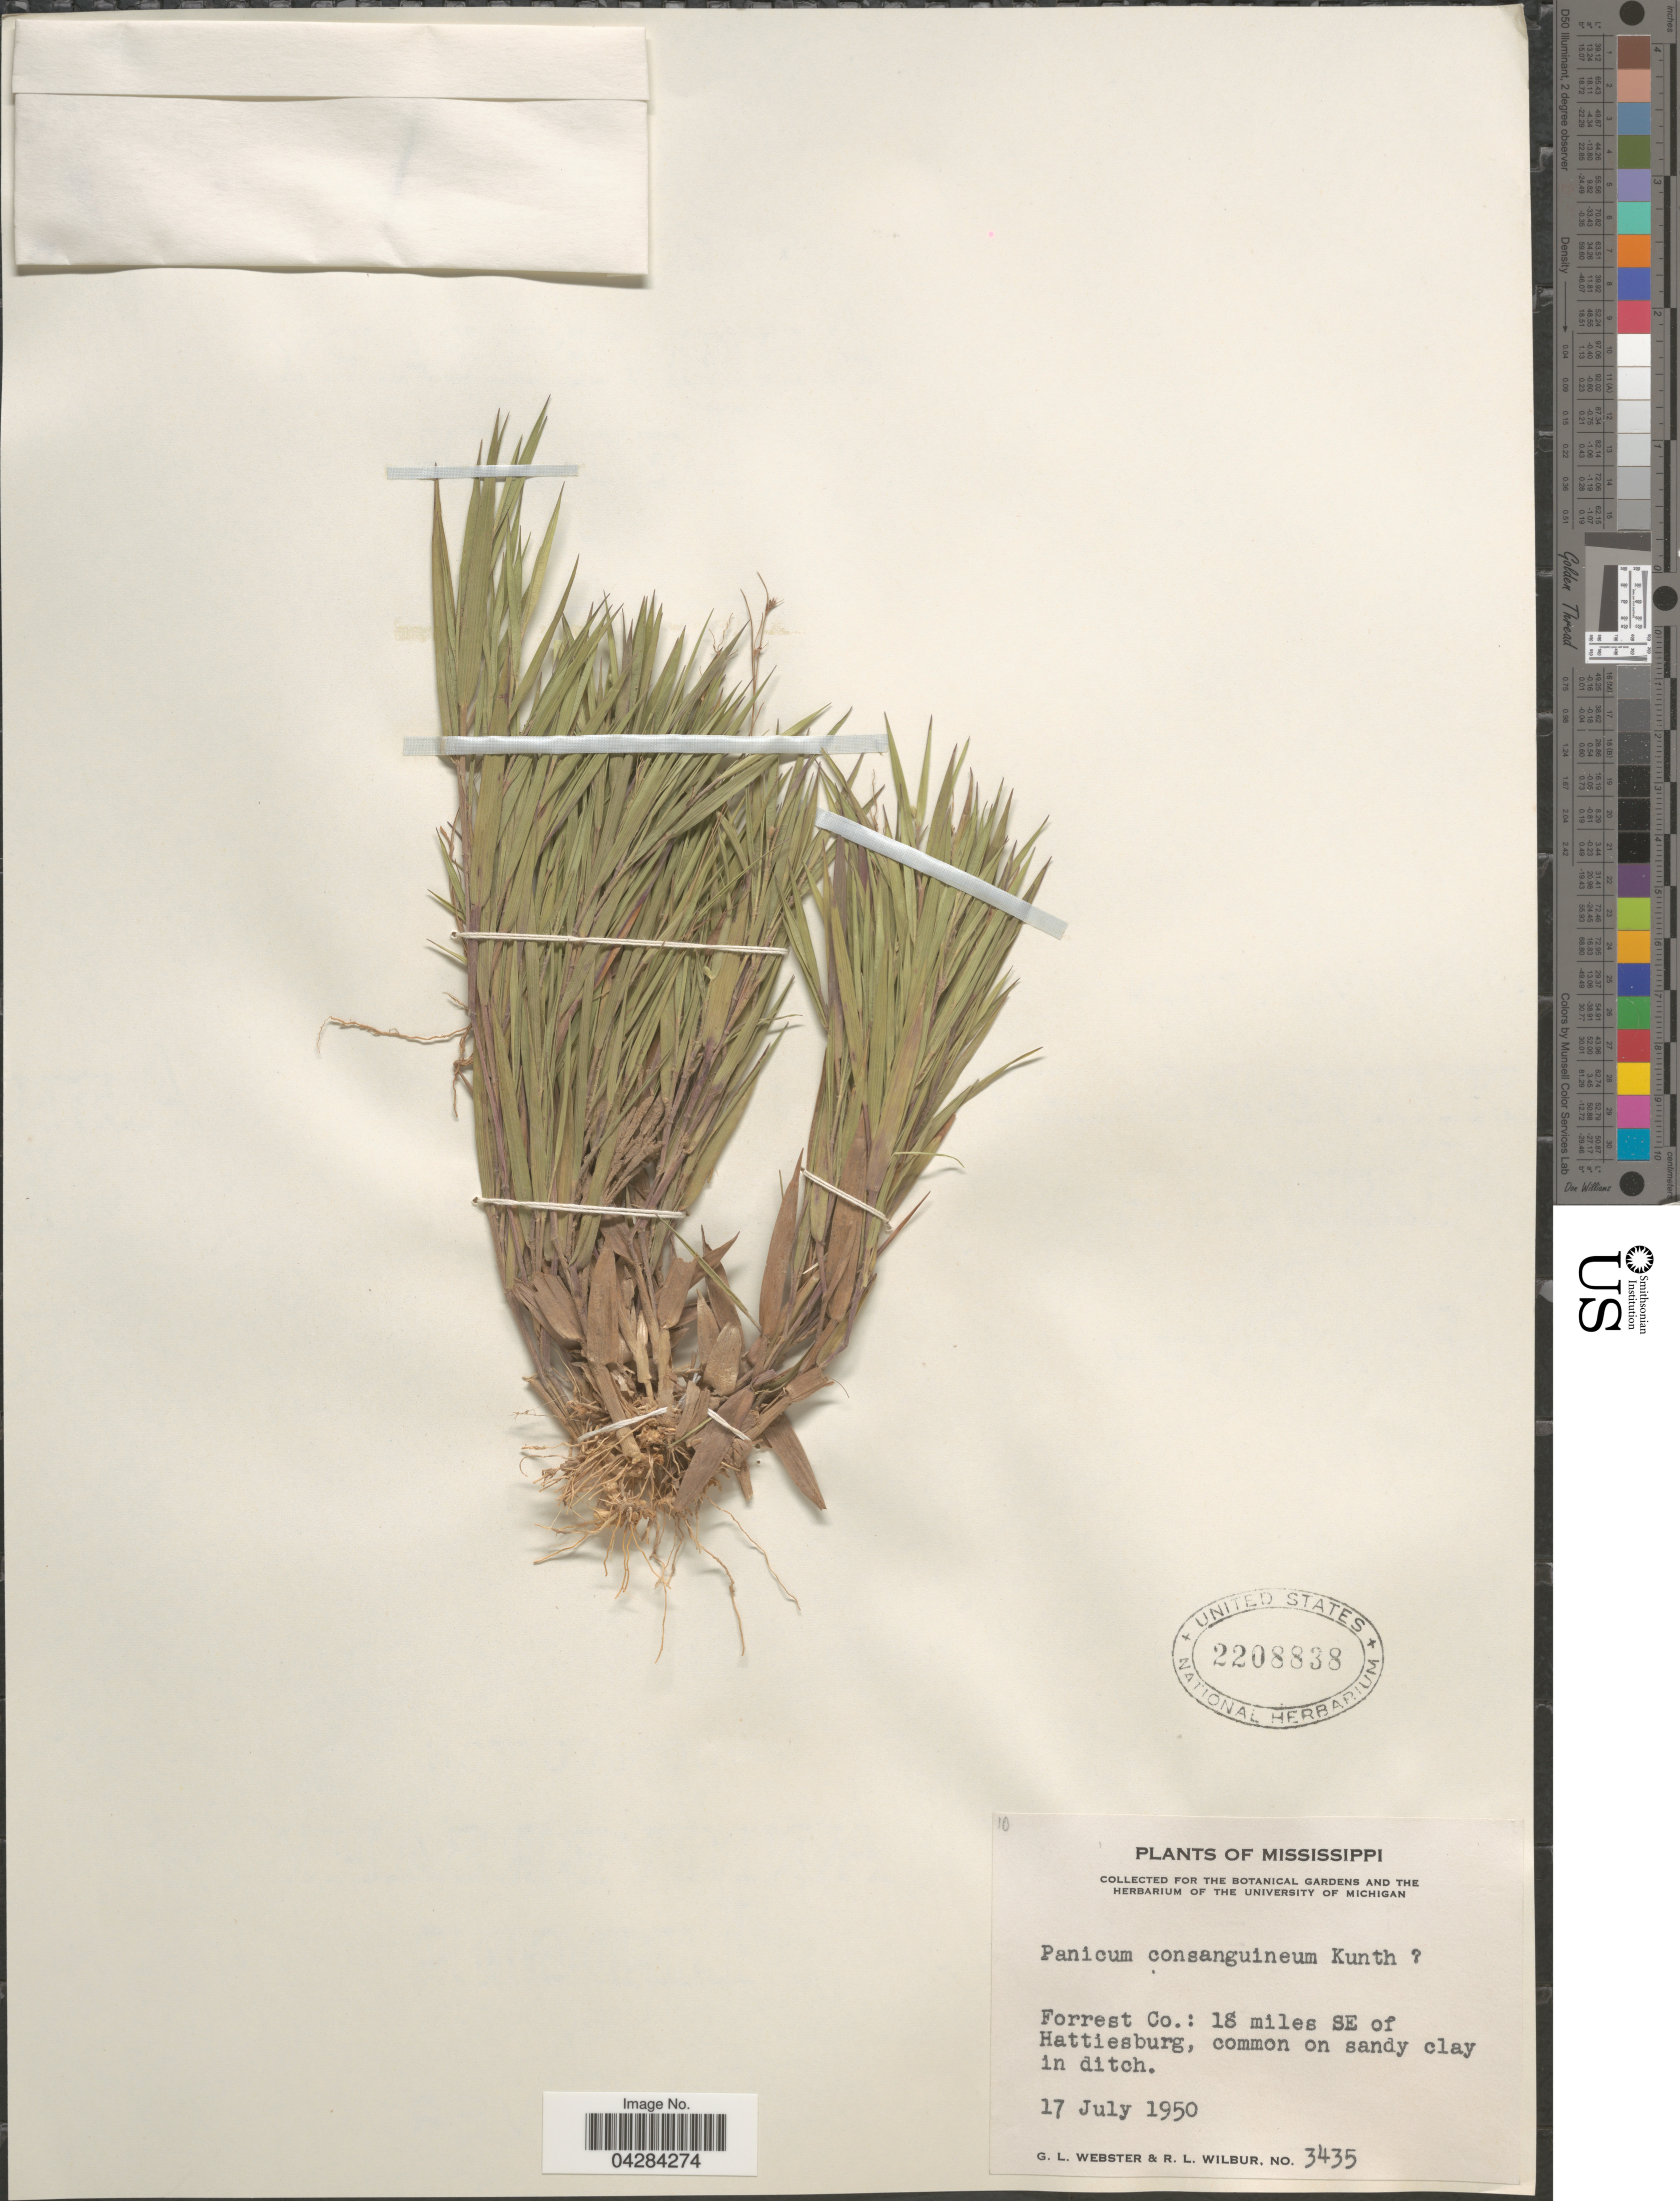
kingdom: Plantae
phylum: Tracheophyta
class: Liliopsida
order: Poales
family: Poaceae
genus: Dichanthelium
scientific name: Dichanthelium oligosanthes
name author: (Schult.) Gould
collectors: G. L. Webster & R. L. Wilbur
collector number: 3435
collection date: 1950-07-17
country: United States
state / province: Mississippi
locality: Forrest Co.: 18 miles SE of Hattiesburg, common on sandy clay in ditch.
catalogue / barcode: US 2208838